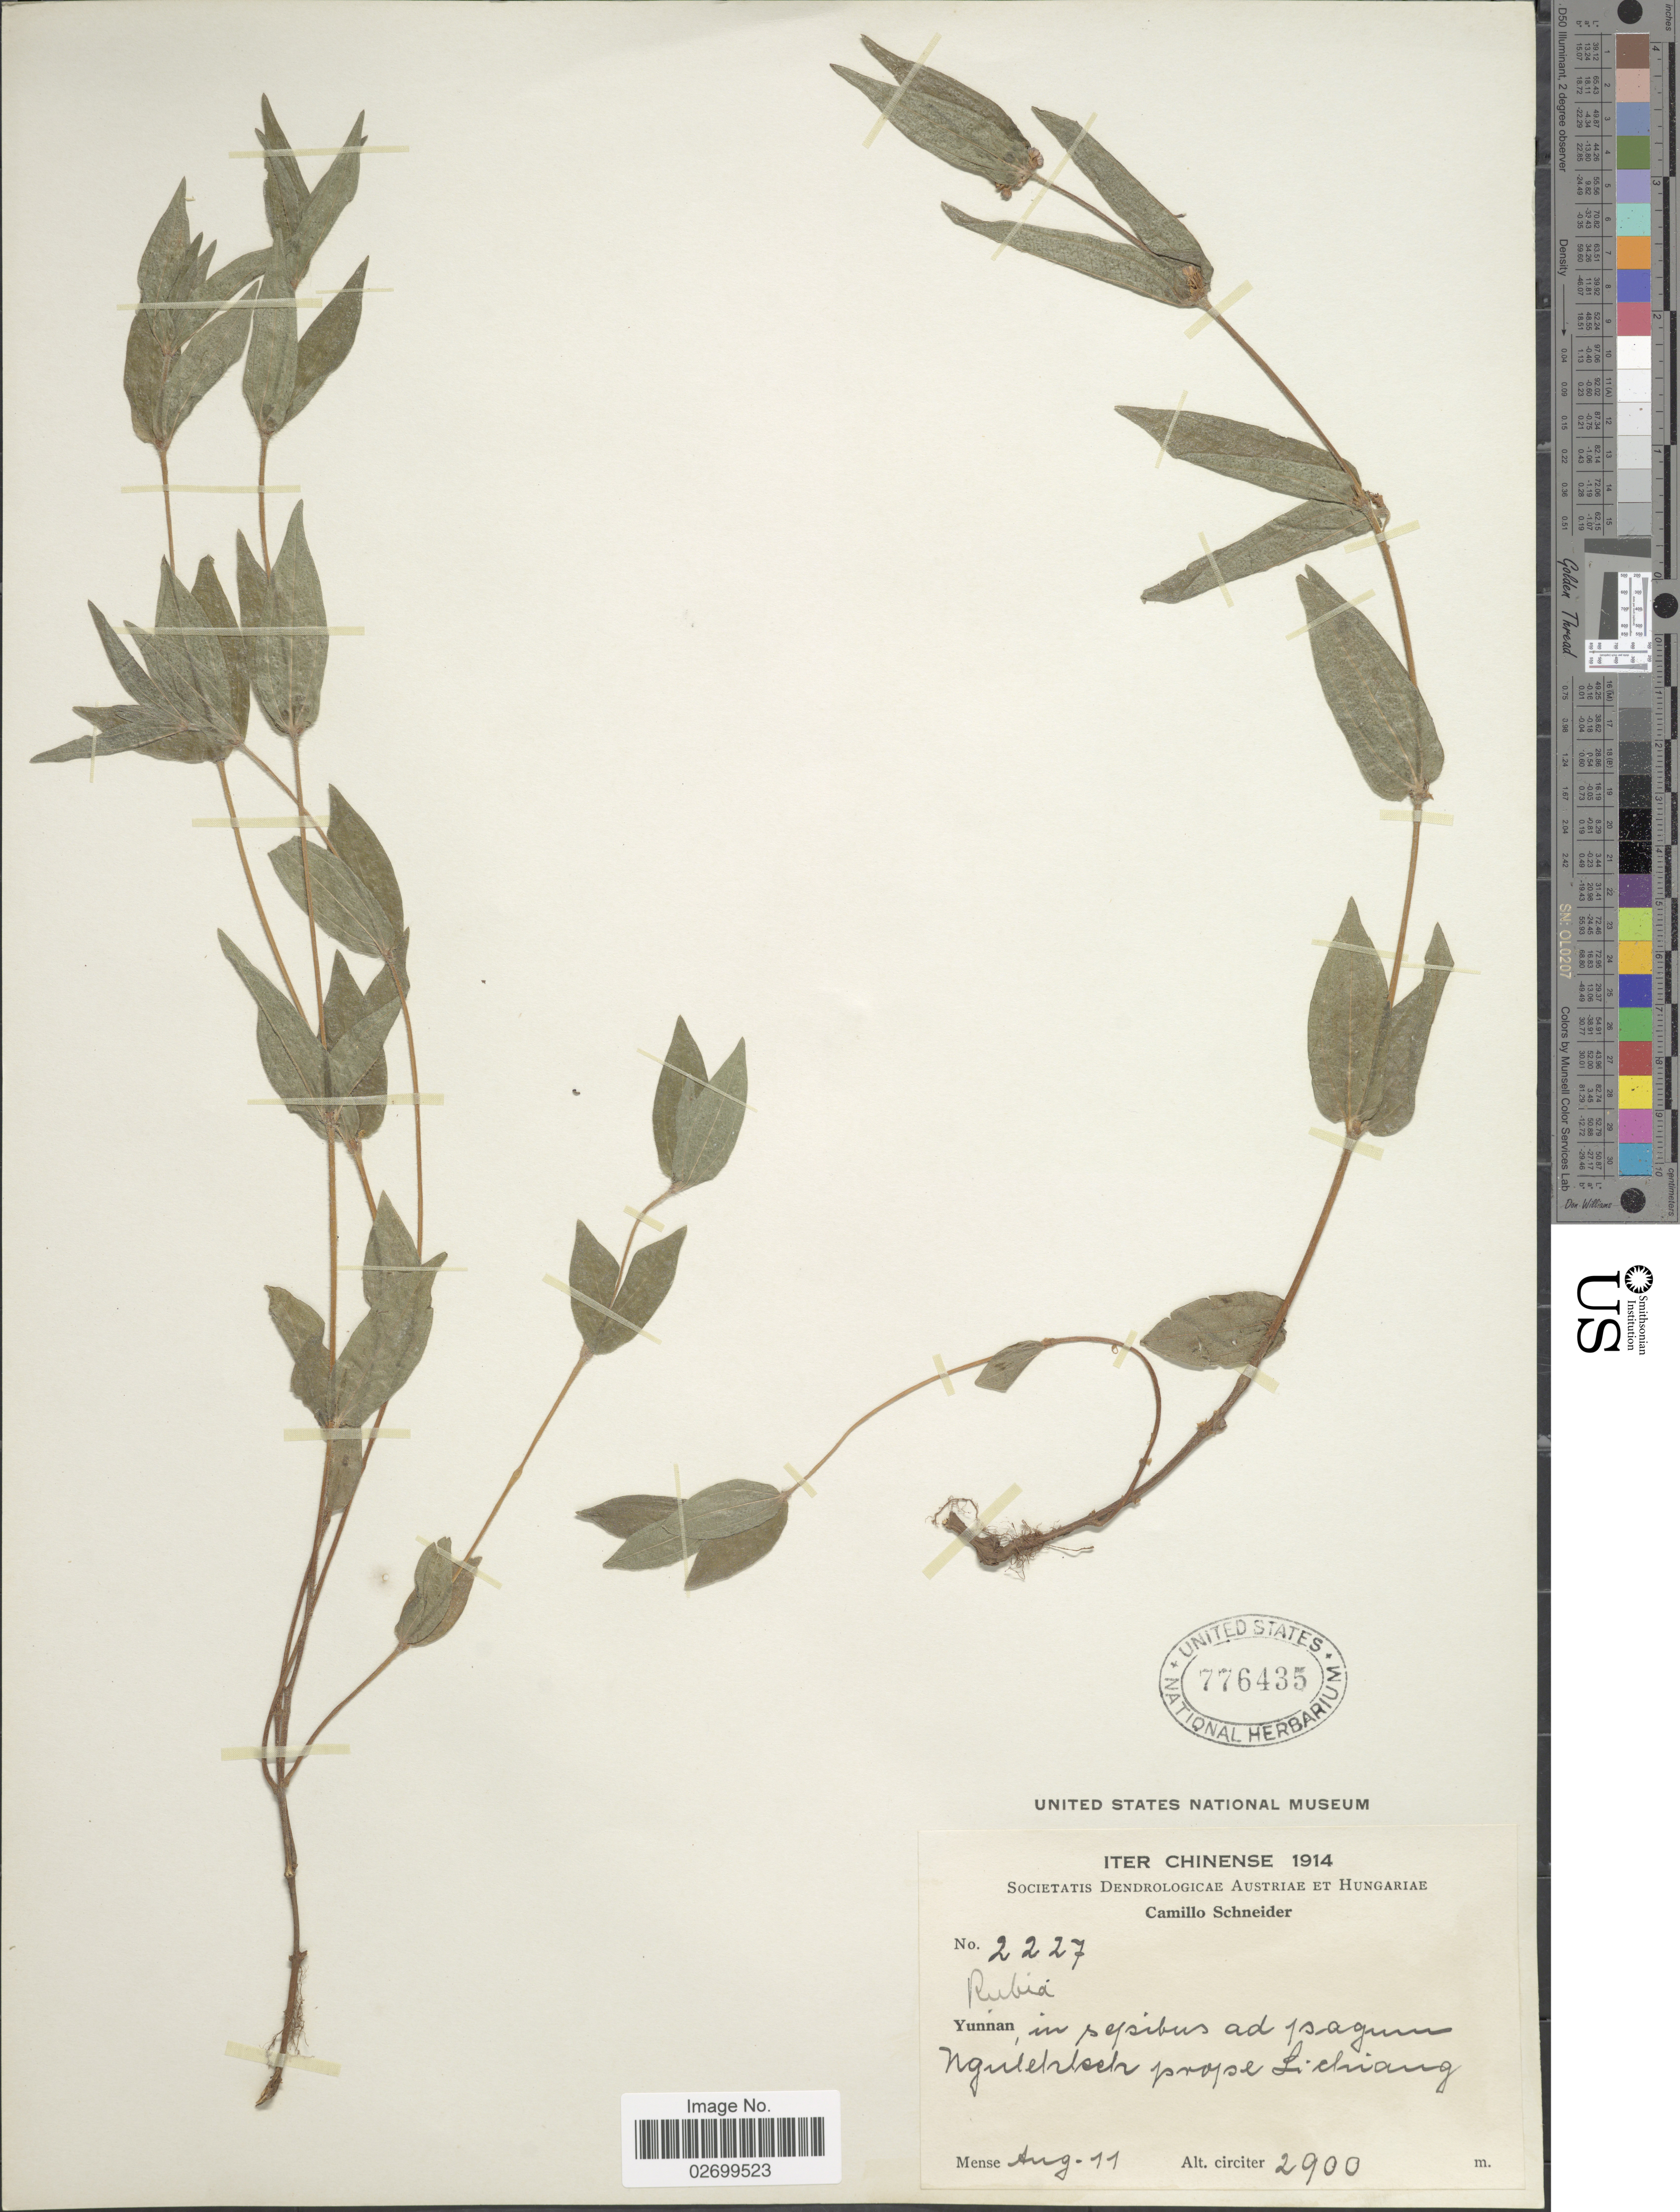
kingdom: Plantae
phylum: Tracheophyta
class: Magnoliopsida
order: Gentianales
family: Rubiaceae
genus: Rubia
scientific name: Rubia sp.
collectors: C. K. Schneider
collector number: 2227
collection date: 1914-08-11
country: China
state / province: Yunnan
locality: In sepibus ad pagum Ngulehlseh [interpreted] prope Lichiang.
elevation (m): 2900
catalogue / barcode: US 776435